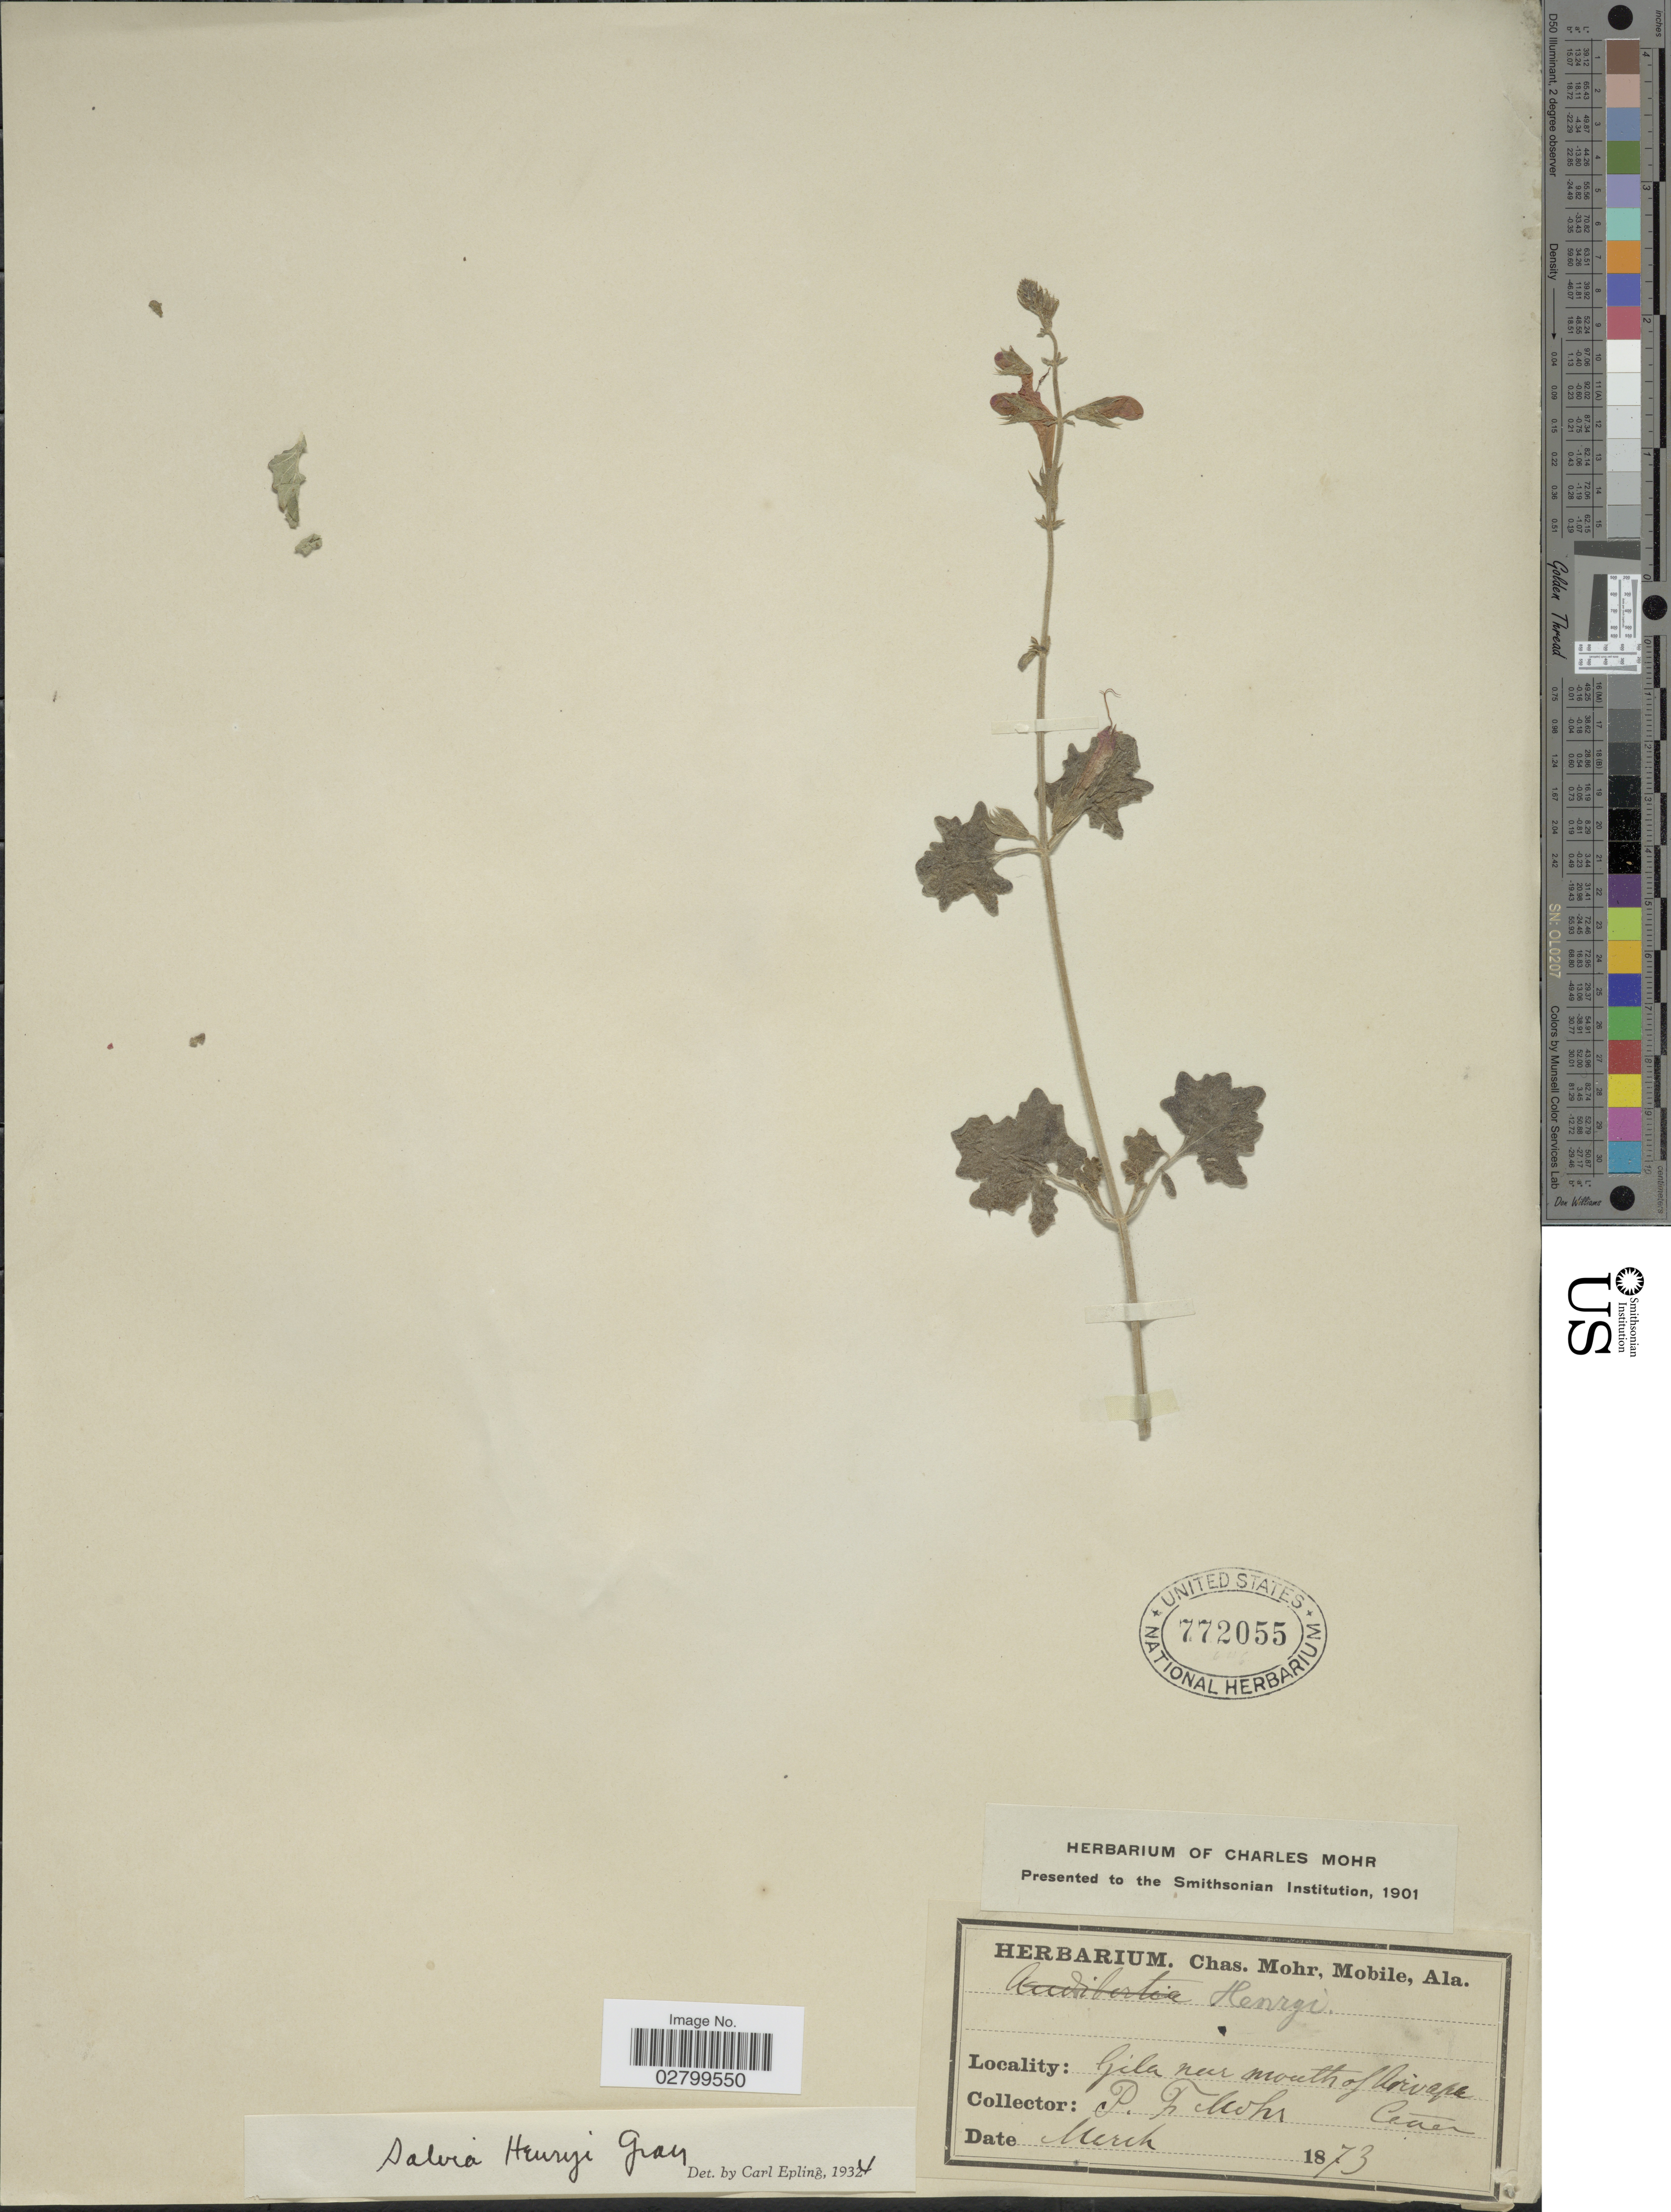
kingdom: Plantae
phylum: Tracheophyta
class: Magnoliopsida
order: Lamiales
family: Lamiaceae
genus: Salvia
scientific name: Salvia henryi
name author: A. Gray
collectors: P. F. Mohr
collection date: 1873-03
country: United States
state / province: Arizona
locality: Gila near mouth of Arivapa (Aravaipa).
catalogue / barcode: US 772055